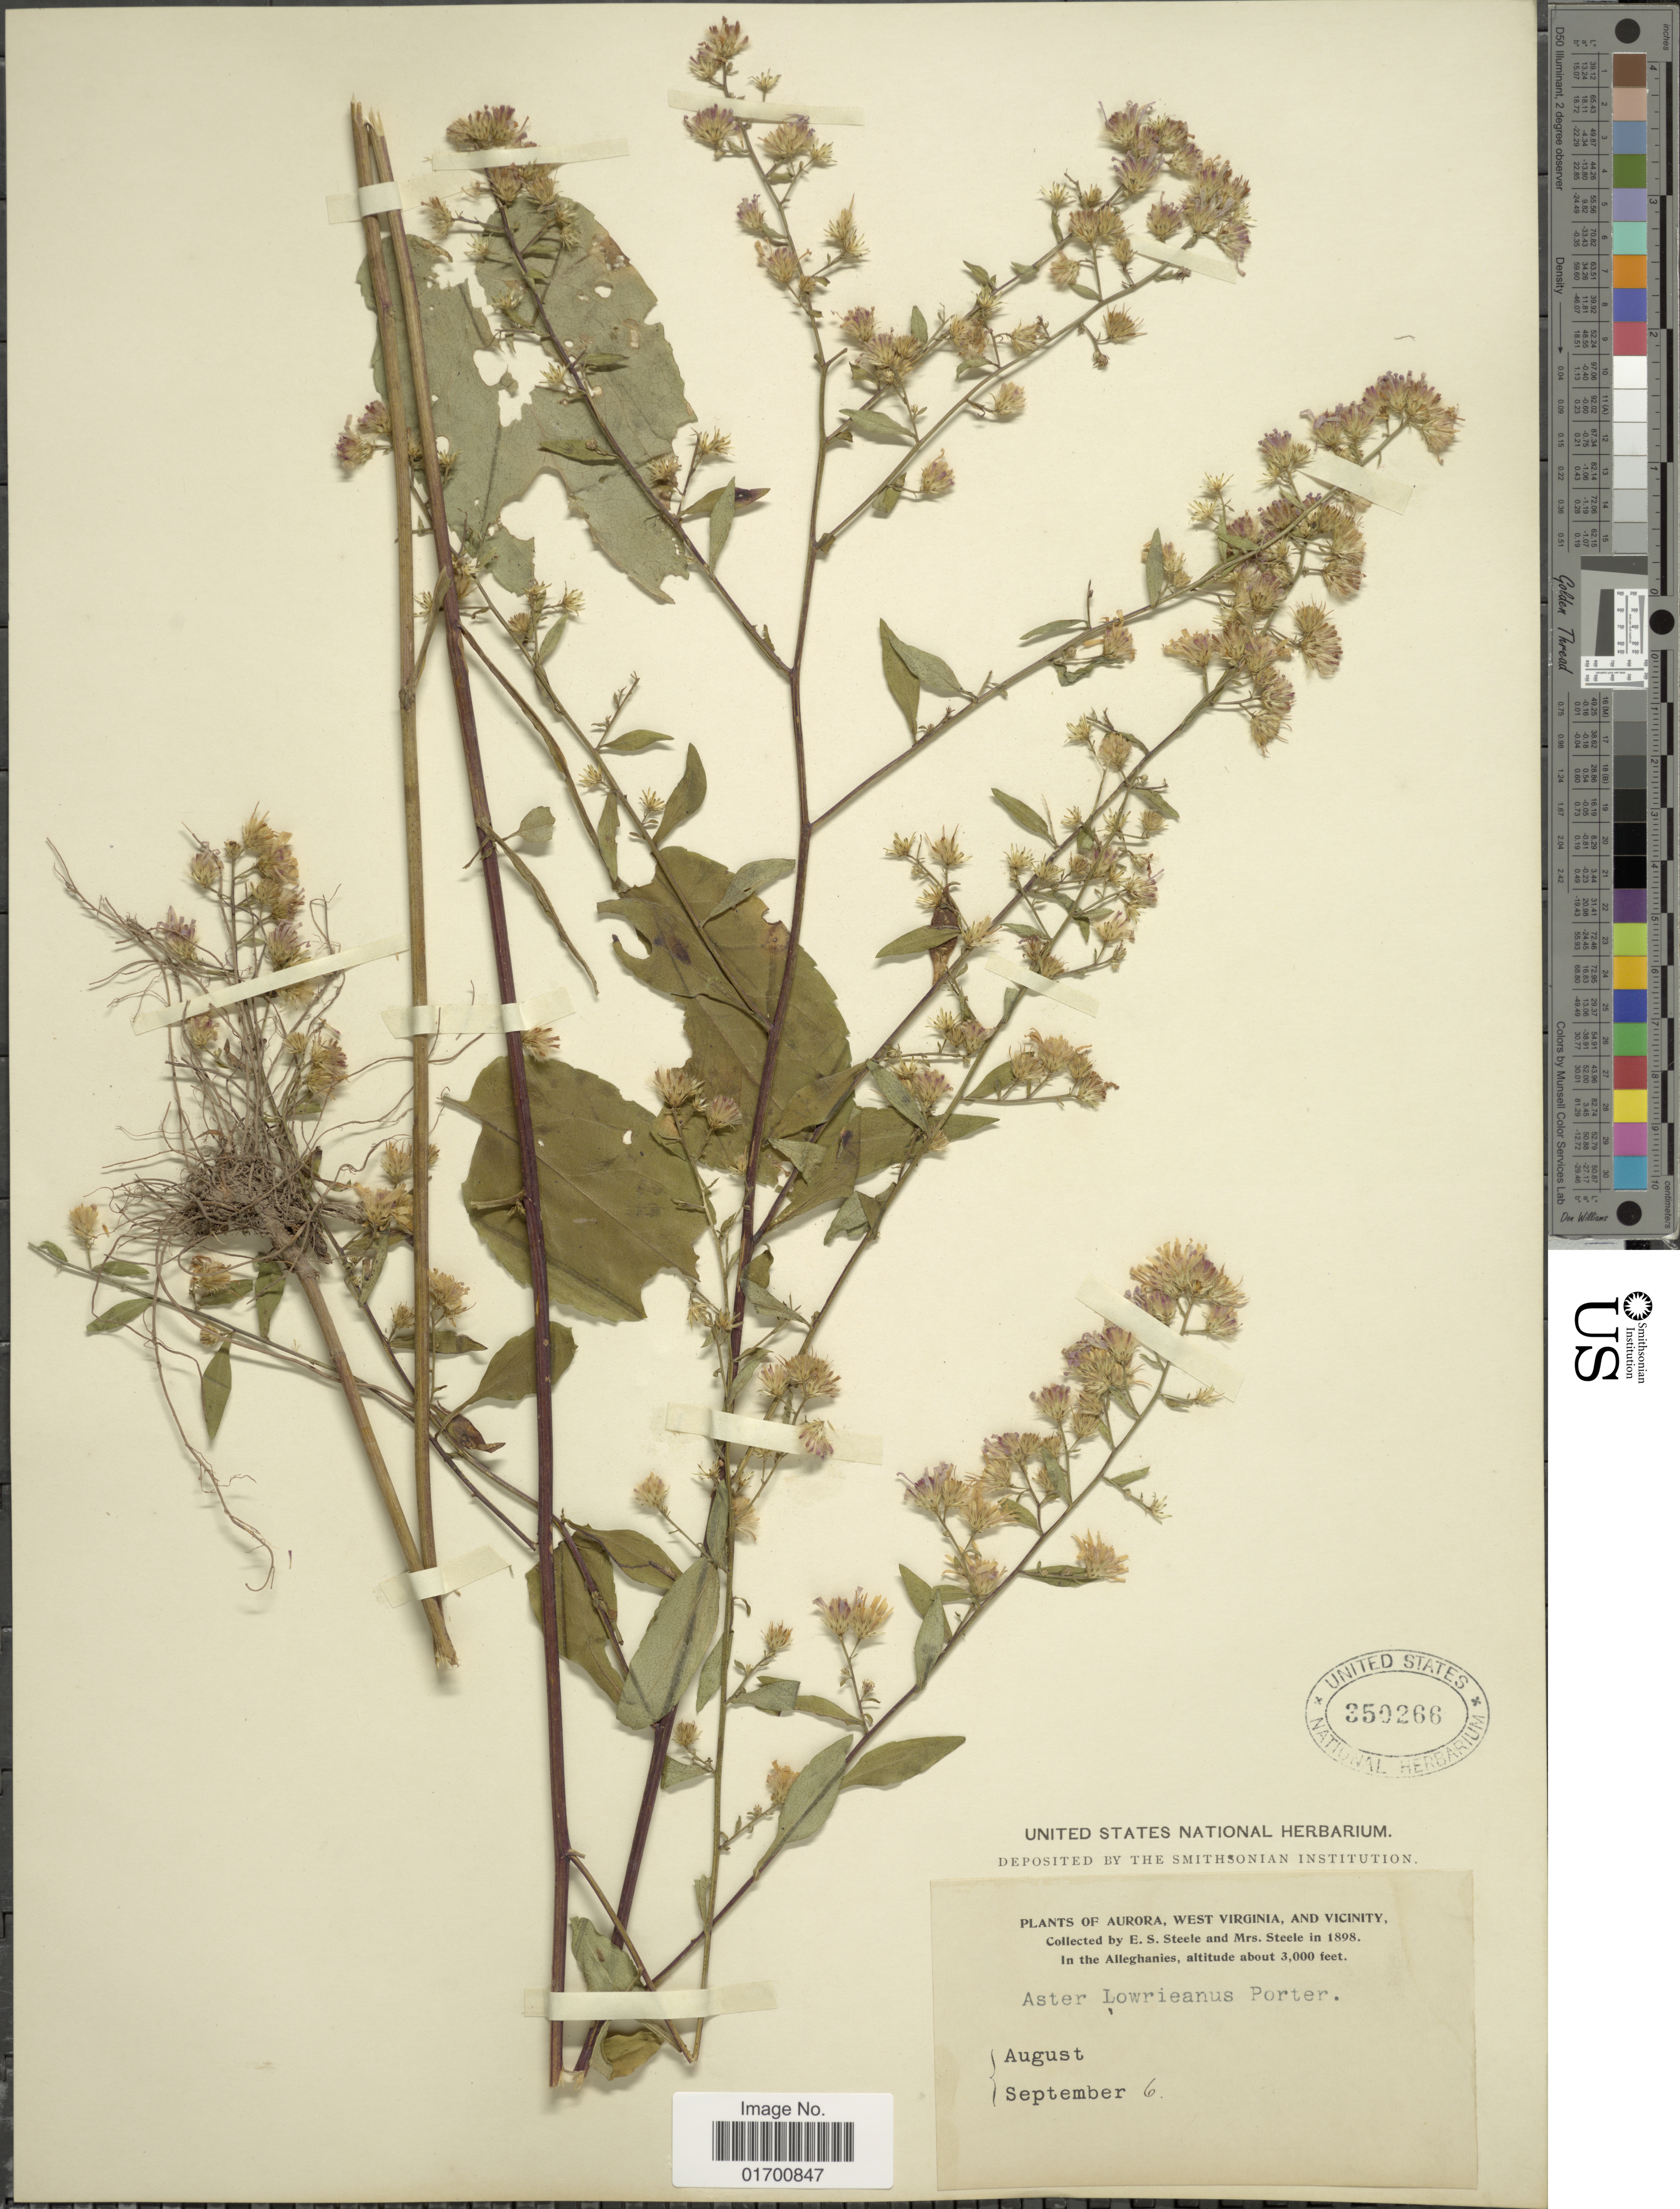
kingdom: Plantae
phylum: Tracheophyta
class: Magnoliopsida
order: Asterales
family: Asteraceae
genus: Symphyotrichum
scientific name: Symphyotrichum lowrieanum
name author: (Porter) G.L. Nesom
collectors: E. Steele & Mrs. E. S. Steele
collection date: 1898-09-06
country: United States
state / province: West Virginia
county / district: Preston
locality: Aurora, and Vicinity, in the Alleghanies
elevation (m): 914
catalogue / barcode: US 350266